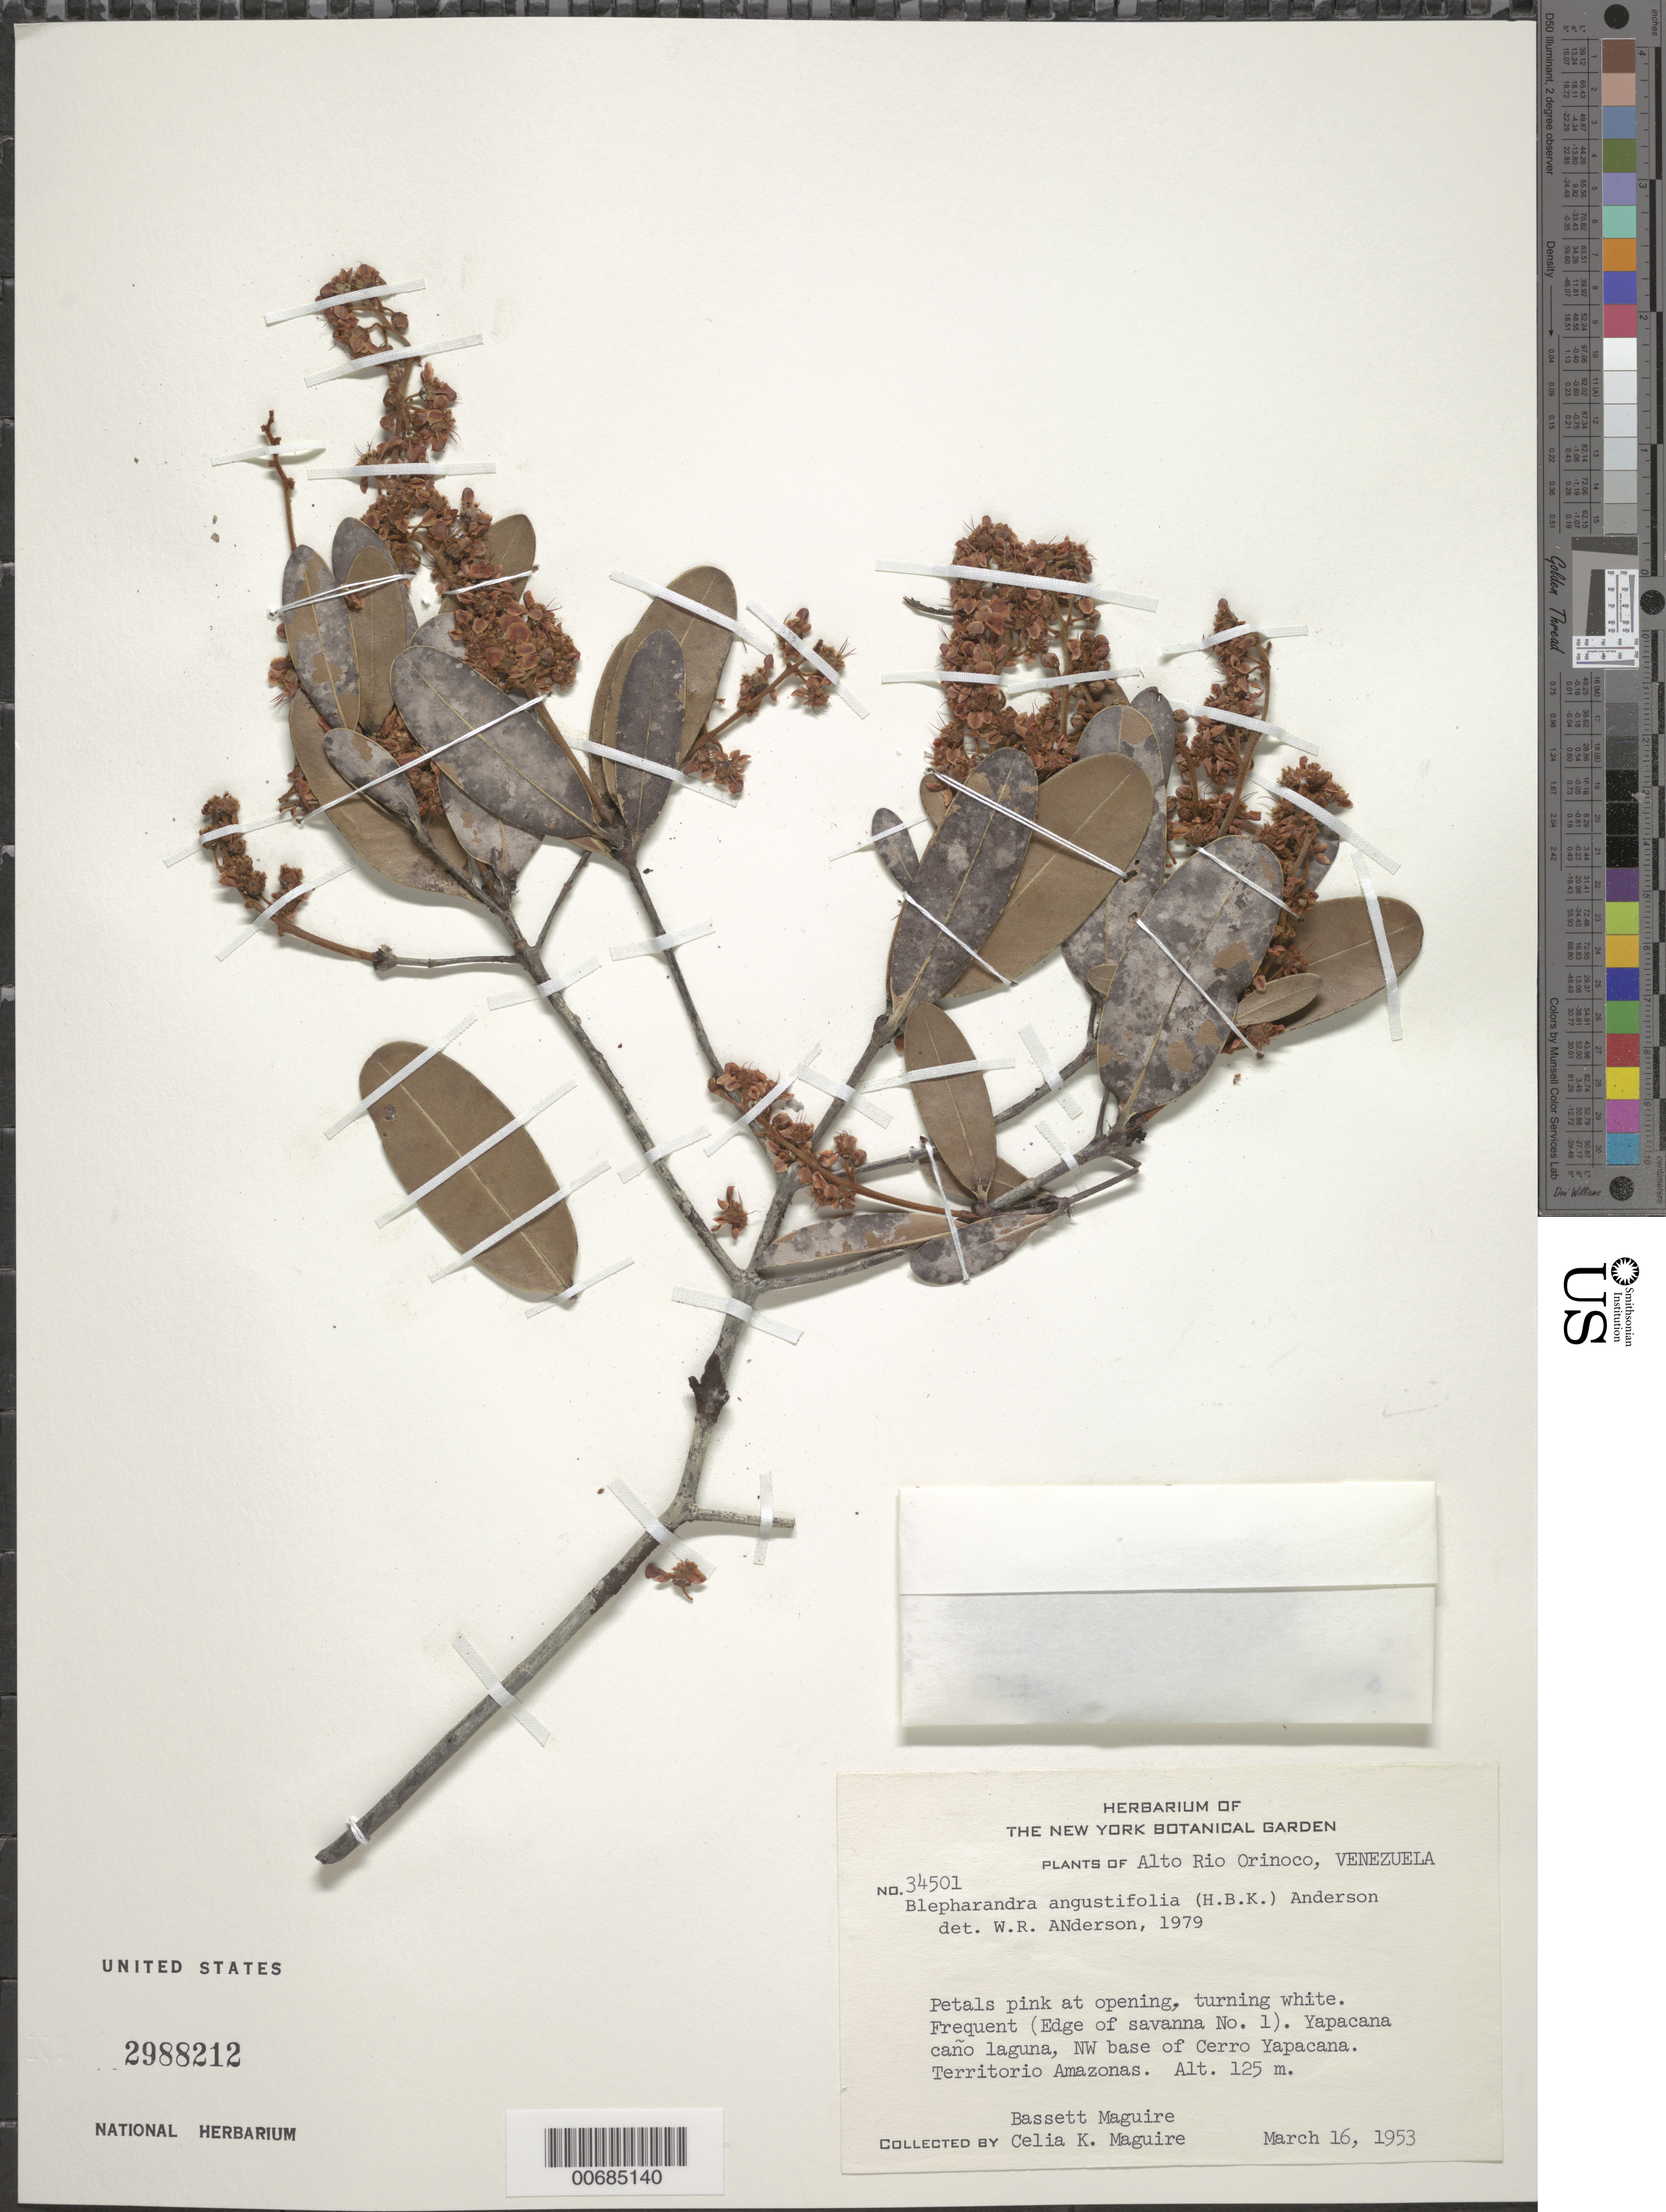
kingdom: Plantae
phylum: Tracheophyta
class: Magnoliopsida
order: Malpighiales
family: Malpighiaceae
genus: Blepharandra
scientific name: Blepharandra angustifolia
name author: (Kunth) W.R. Anderson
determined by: Anderson, W. R., (MICH), University of Michigan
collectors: B. Maguire & C. K. Maguire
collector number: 34501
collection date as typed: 16-Mar-53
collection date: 1953-03-16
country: Venezuela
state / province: Amazonas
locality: Alto Río Orinoco, Cerro Yapacána, Caño Yapacána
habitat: Edge of savanna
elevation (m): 125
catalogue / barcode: US 2988212